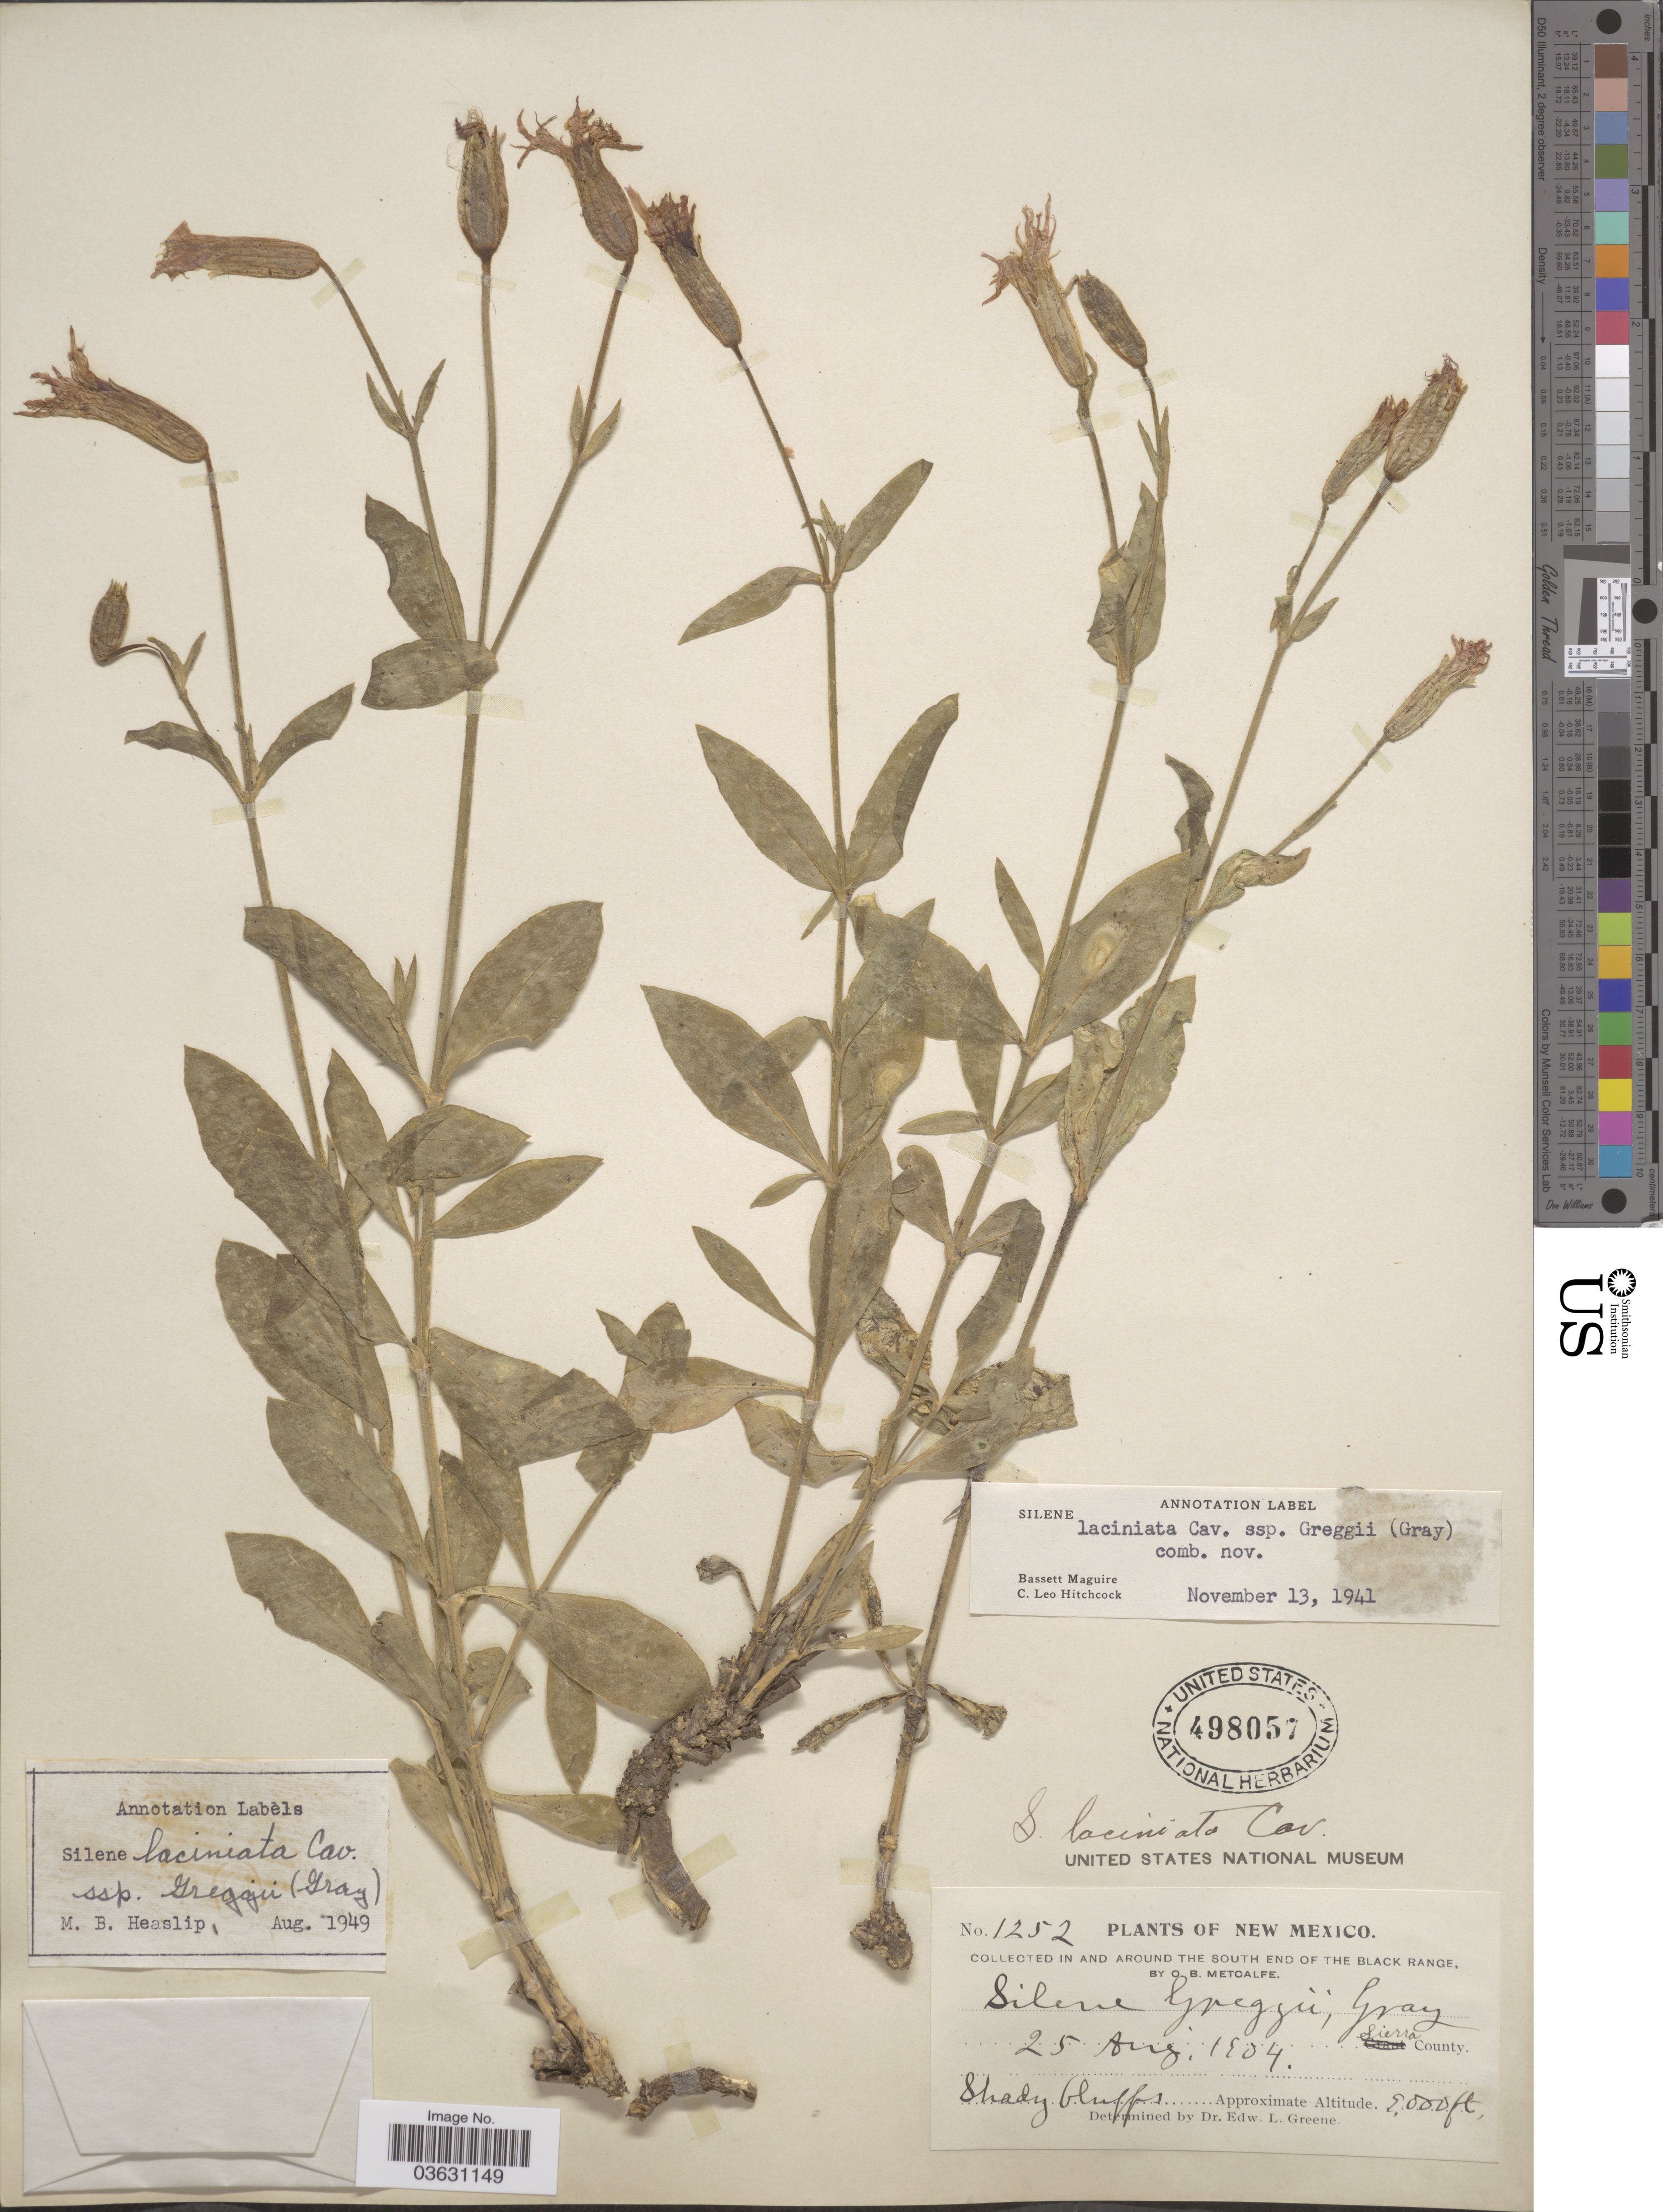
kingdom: Plantae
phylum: Tracheophyta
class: Magnoliopsida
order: Caryophyllales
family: Caryophyllaceae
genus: Silene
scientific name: Silene laciniata subsp. greggii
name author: (A. Gray) C.L. Hitchc. & Maguire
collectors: O. B. Metcalfe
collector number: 1252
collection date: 1904-08-25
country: United States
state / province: New Mexico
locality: In and around the south end of the Black Range. Sierra County.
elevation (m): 2743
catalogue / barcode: US 498057